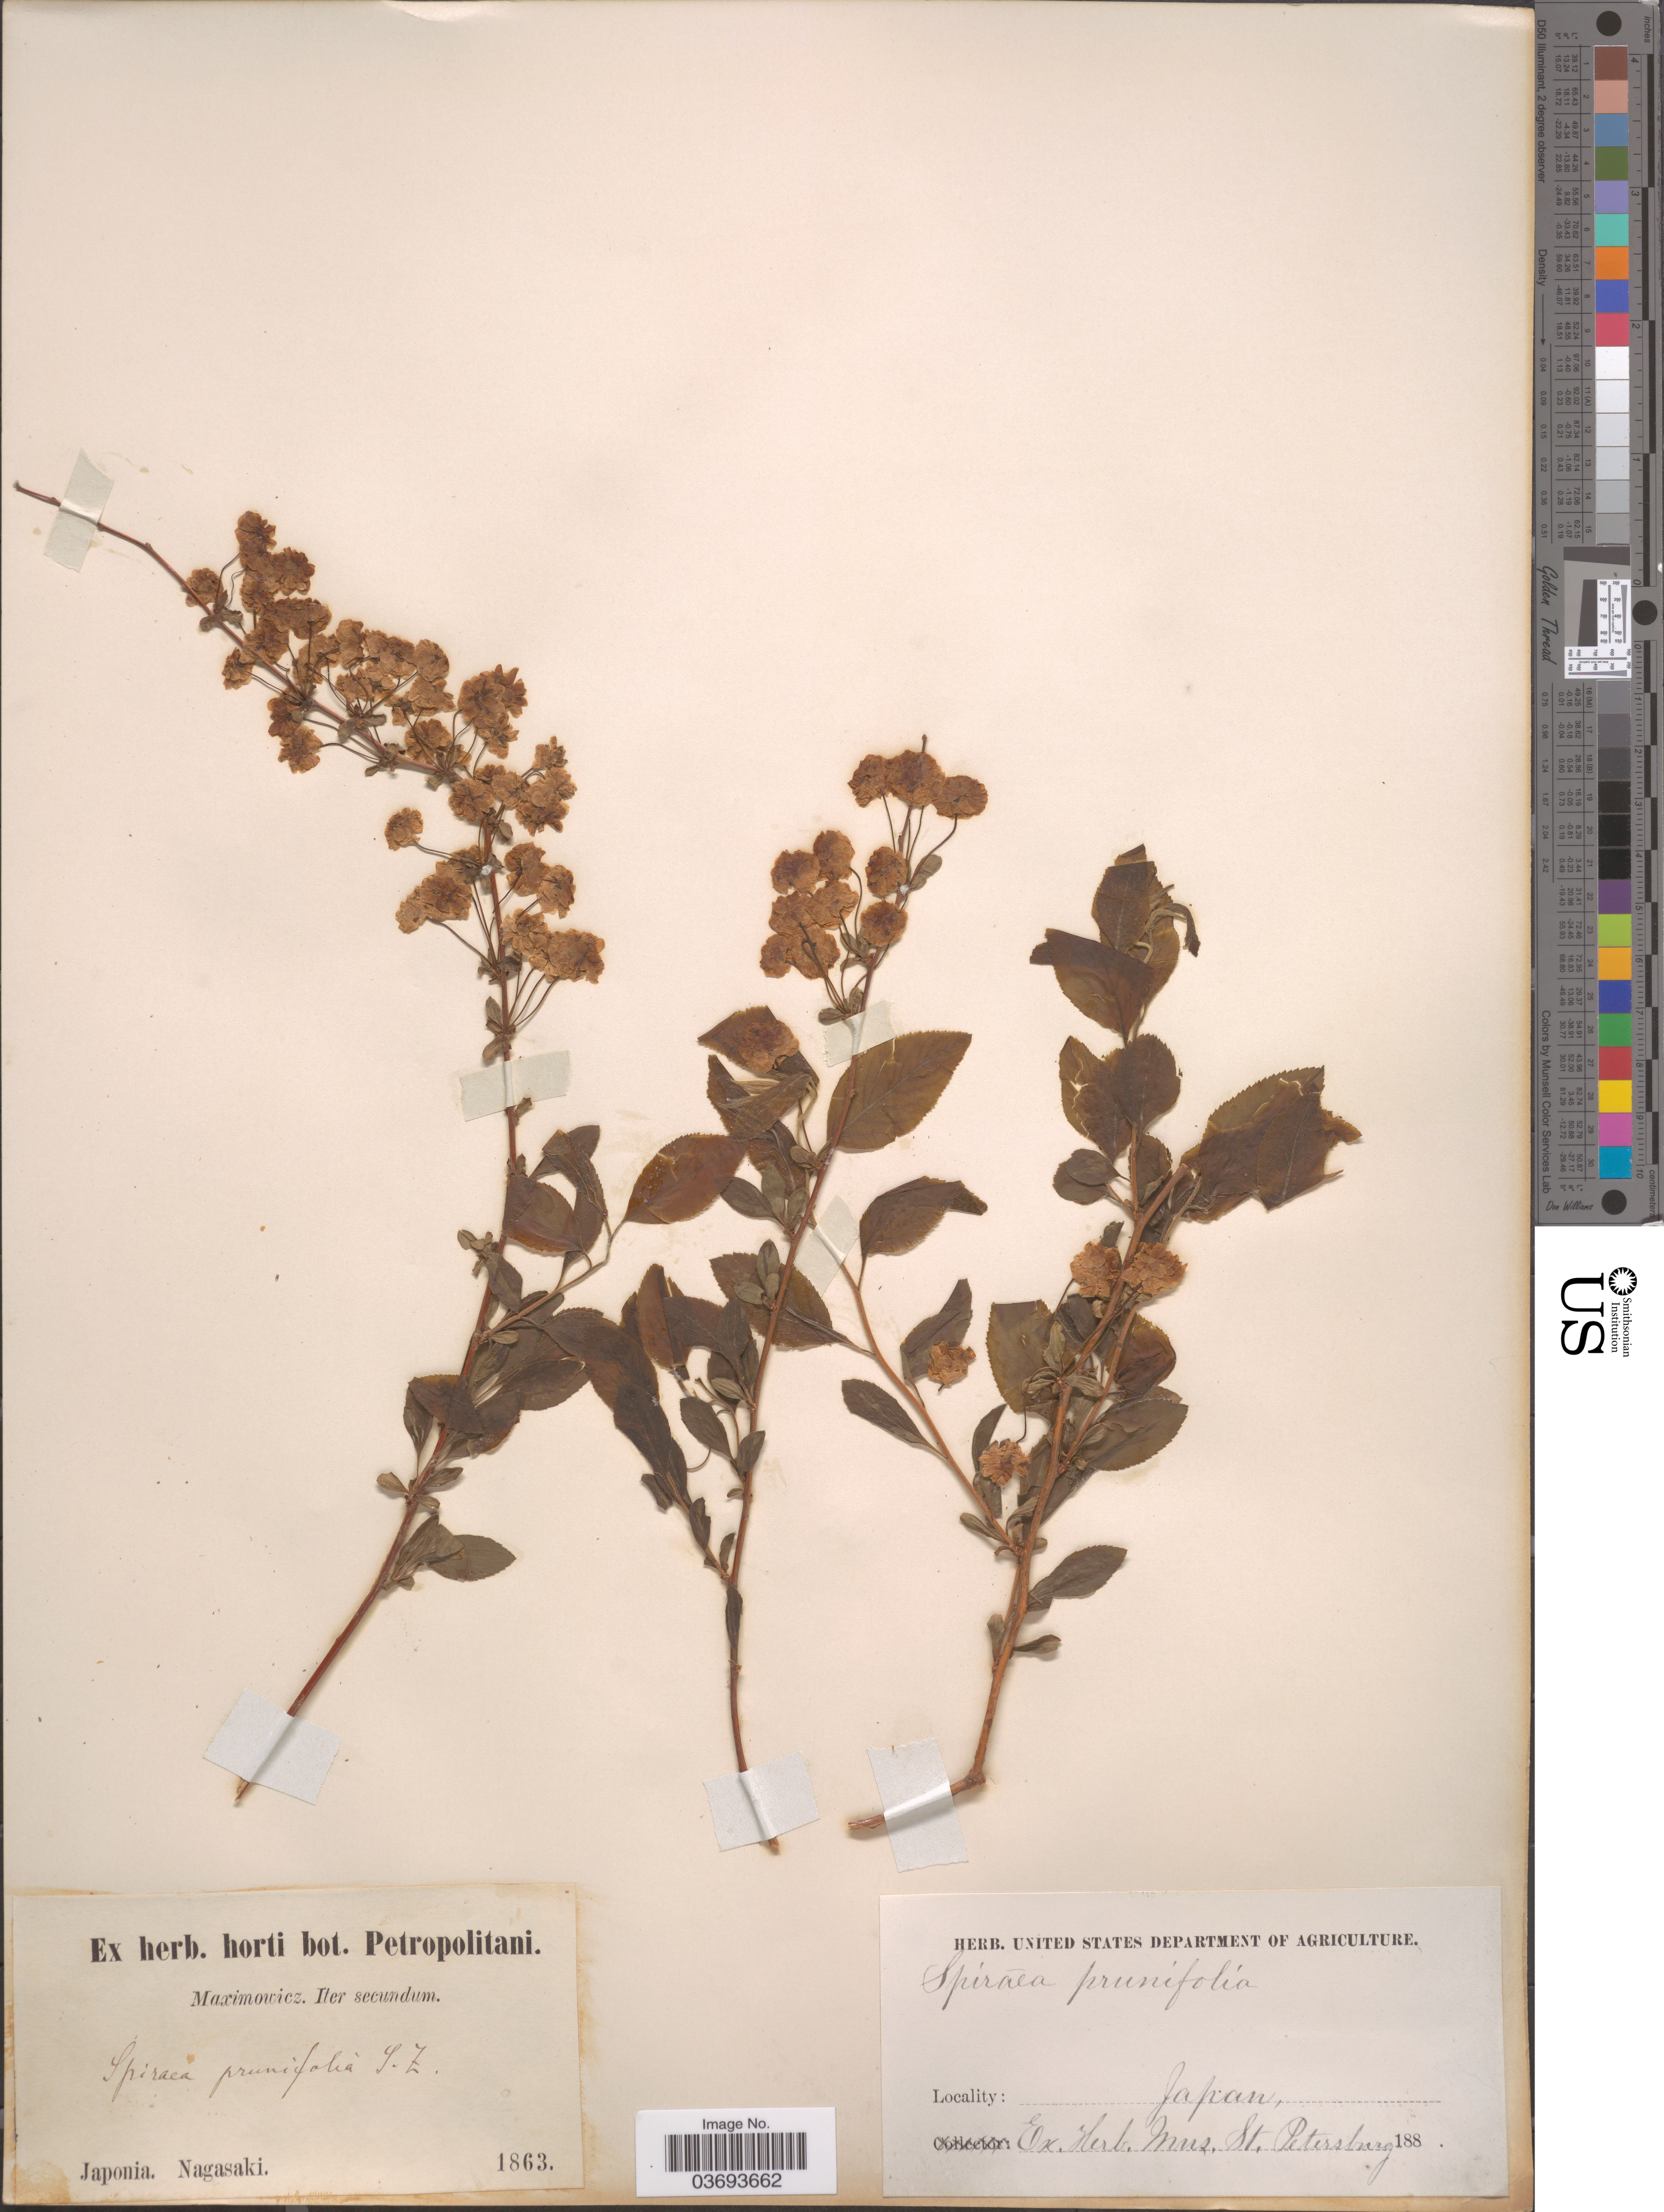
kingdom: Plantae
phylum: Tracheophyta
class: Magnoliopsida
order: Rosales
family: Rosaceae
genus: Spiraea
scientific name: Spiraea prunifolia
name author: Siebold & Zucc.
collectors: Maximowicz, --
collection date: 1863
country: Japan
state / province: Nagasaki